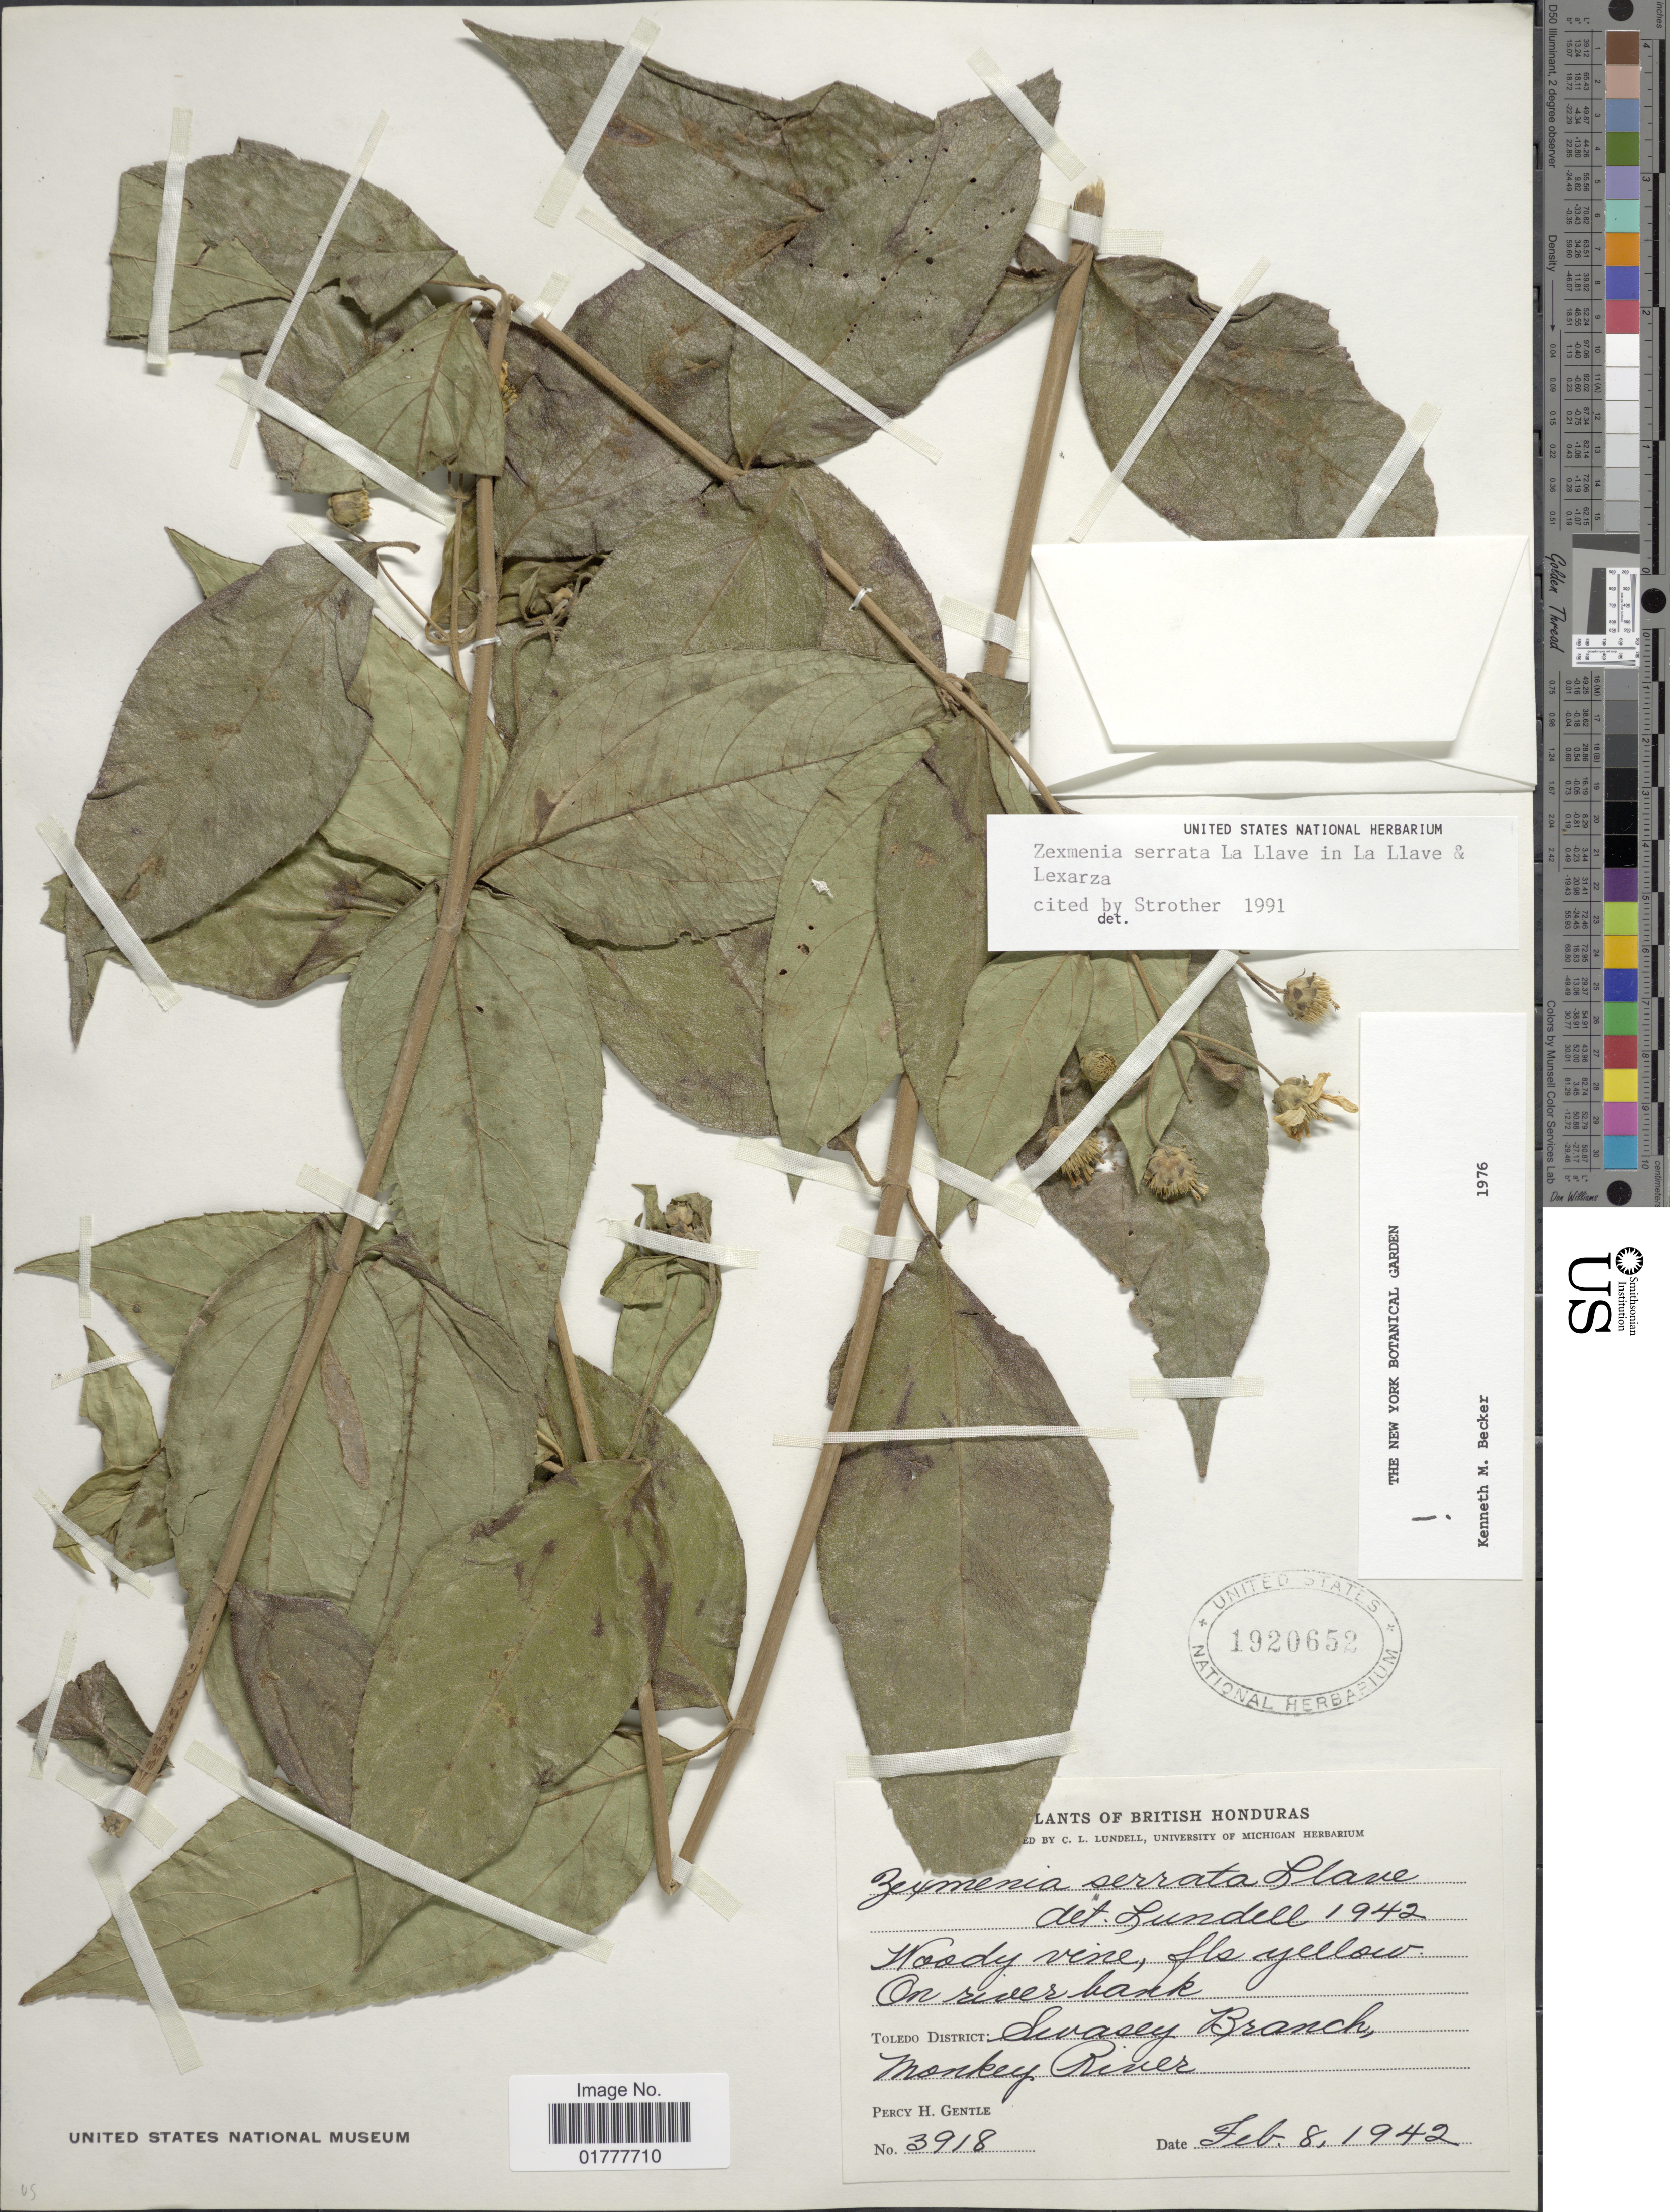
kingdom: Plantae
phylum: Tracheophyta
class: Magnoliopsida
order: Asterales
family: Asteraceae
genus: Zexmenia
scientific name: Zexmenia serrata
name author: La Llave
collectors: P. H. Gentle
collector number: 3918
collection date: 1942-02-08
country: Belize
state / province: Toledo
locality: Toledo District: Swasey Branch, Monkey River. British Honduras.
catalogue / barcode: US 1920652